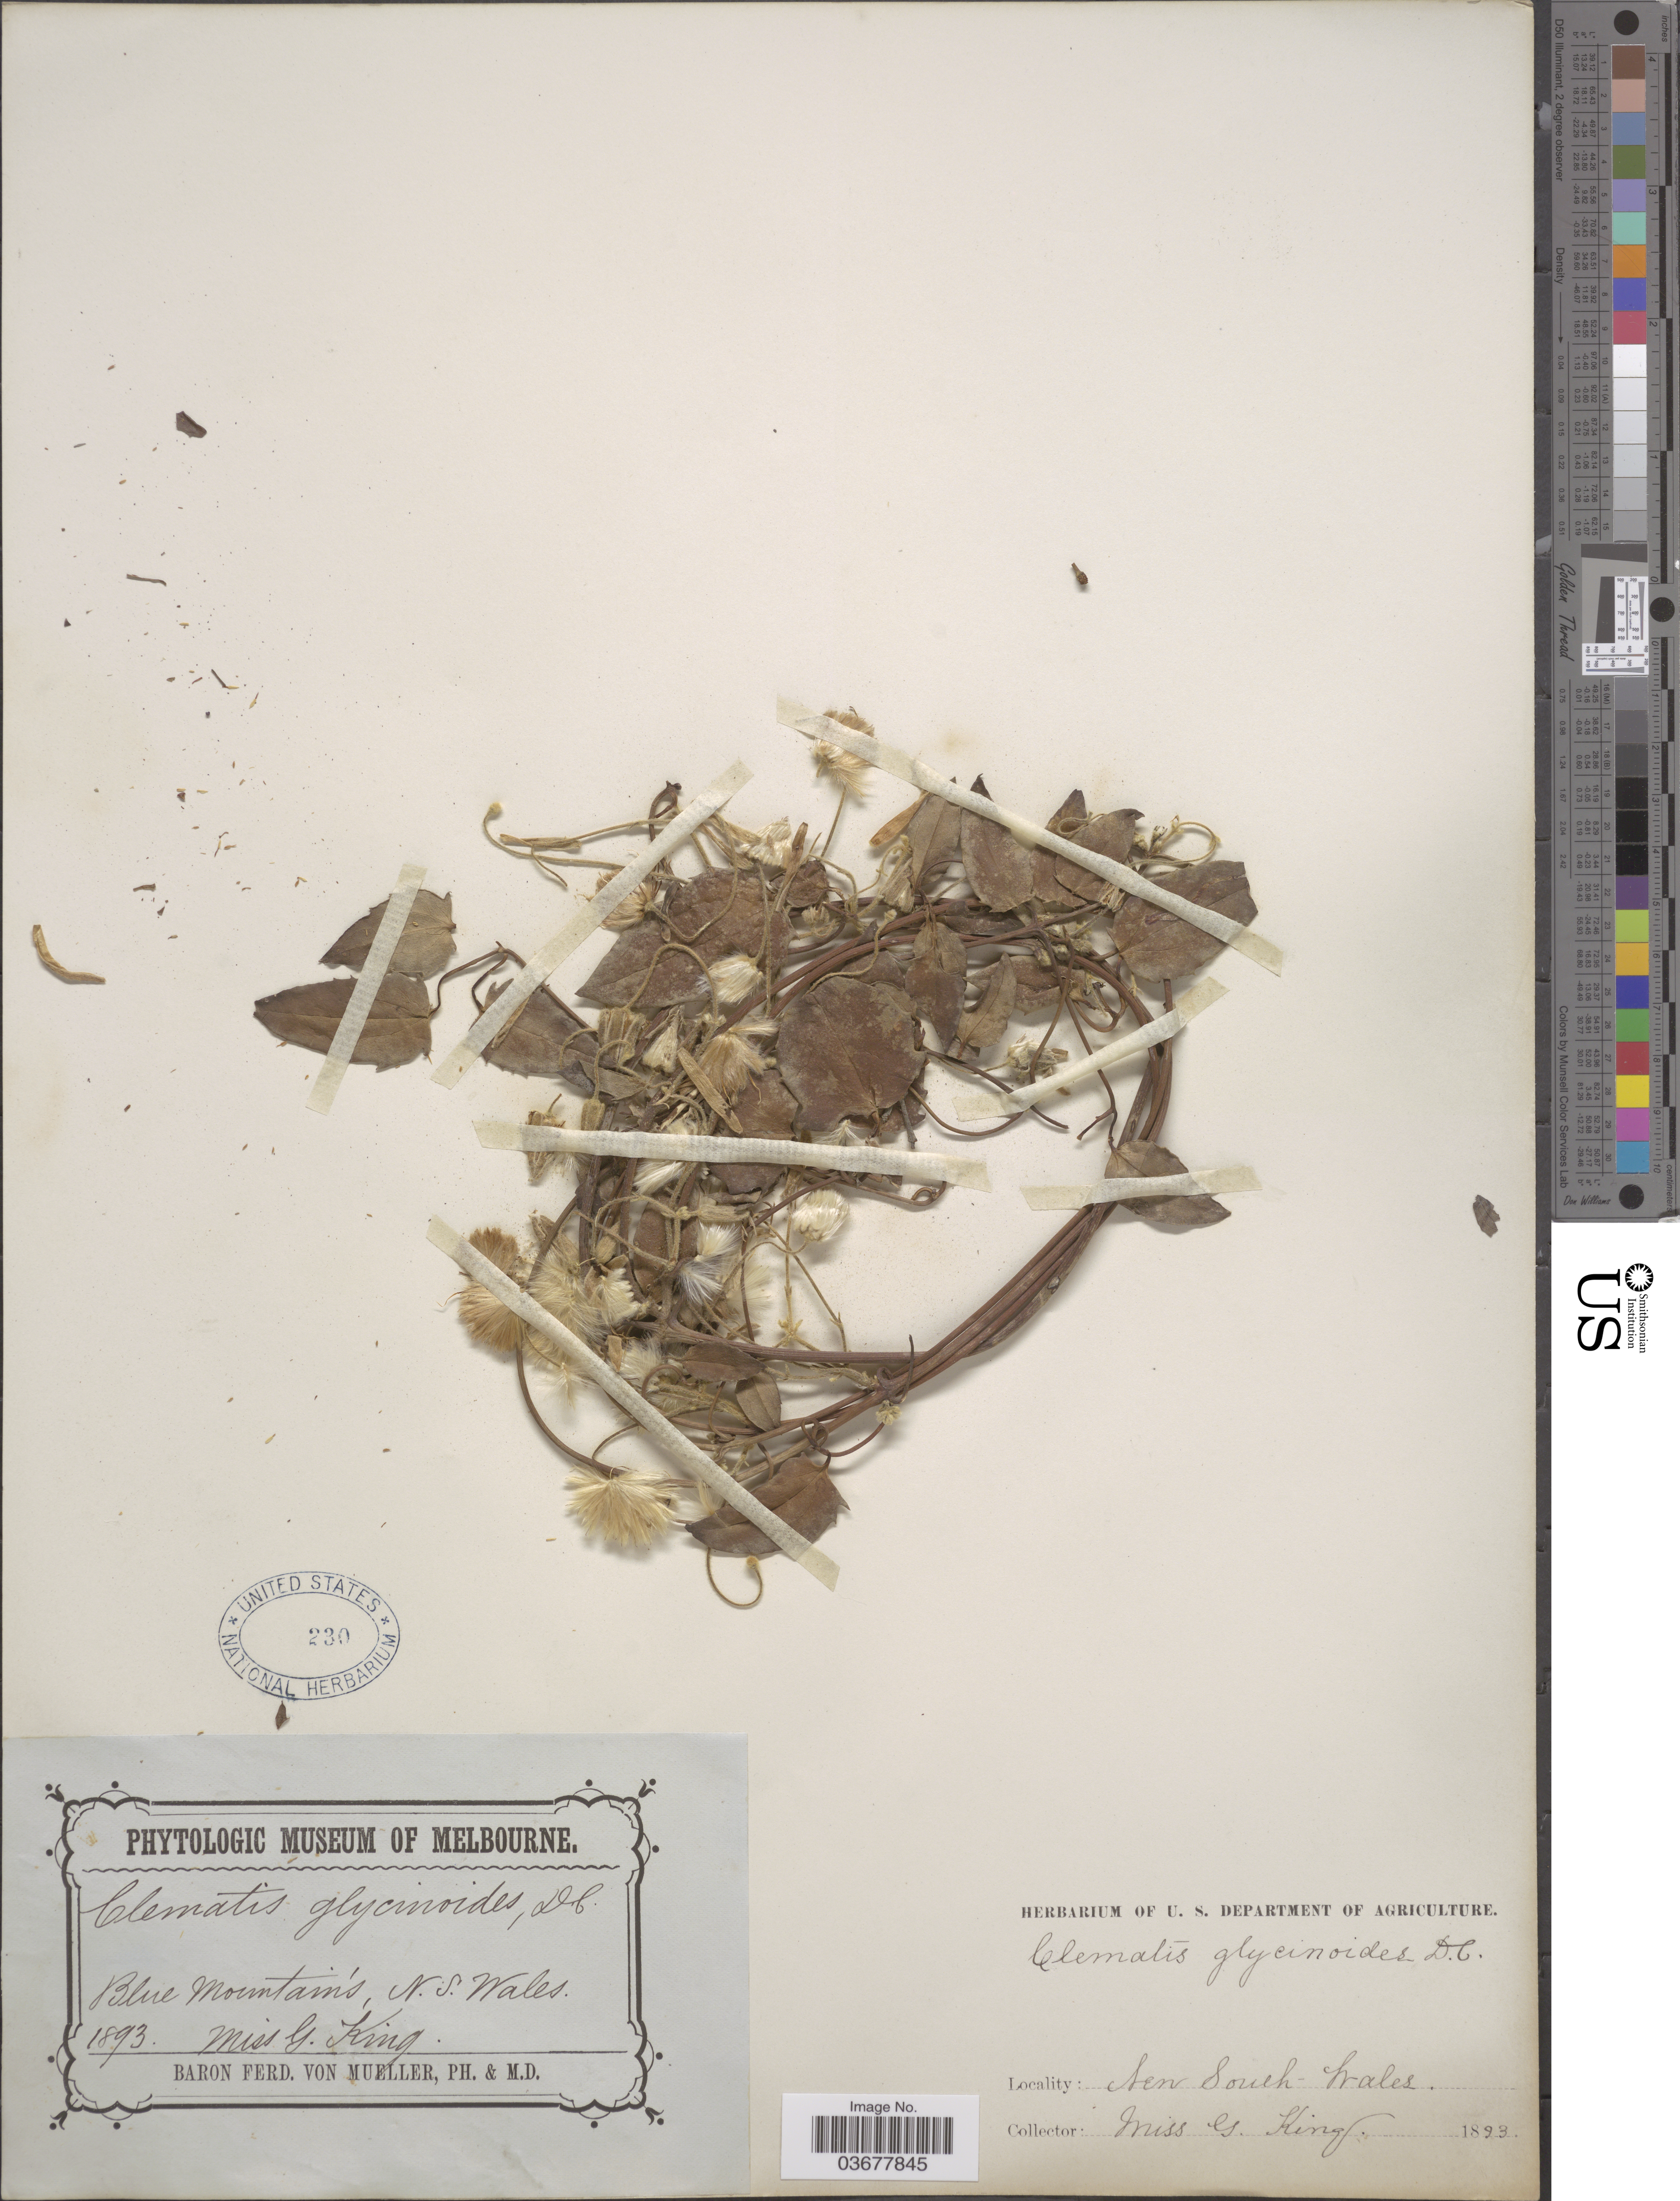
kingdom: Plantae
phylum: Tracheophyta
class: Magnoliopsida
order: Ranunculales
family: Ranunculaceae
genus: Clematis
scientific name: Clematis glycinoides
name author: DC.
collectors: G. King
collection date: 1893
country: Australia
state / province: New South Wales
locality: Blue Mountains.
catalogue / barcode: US 230